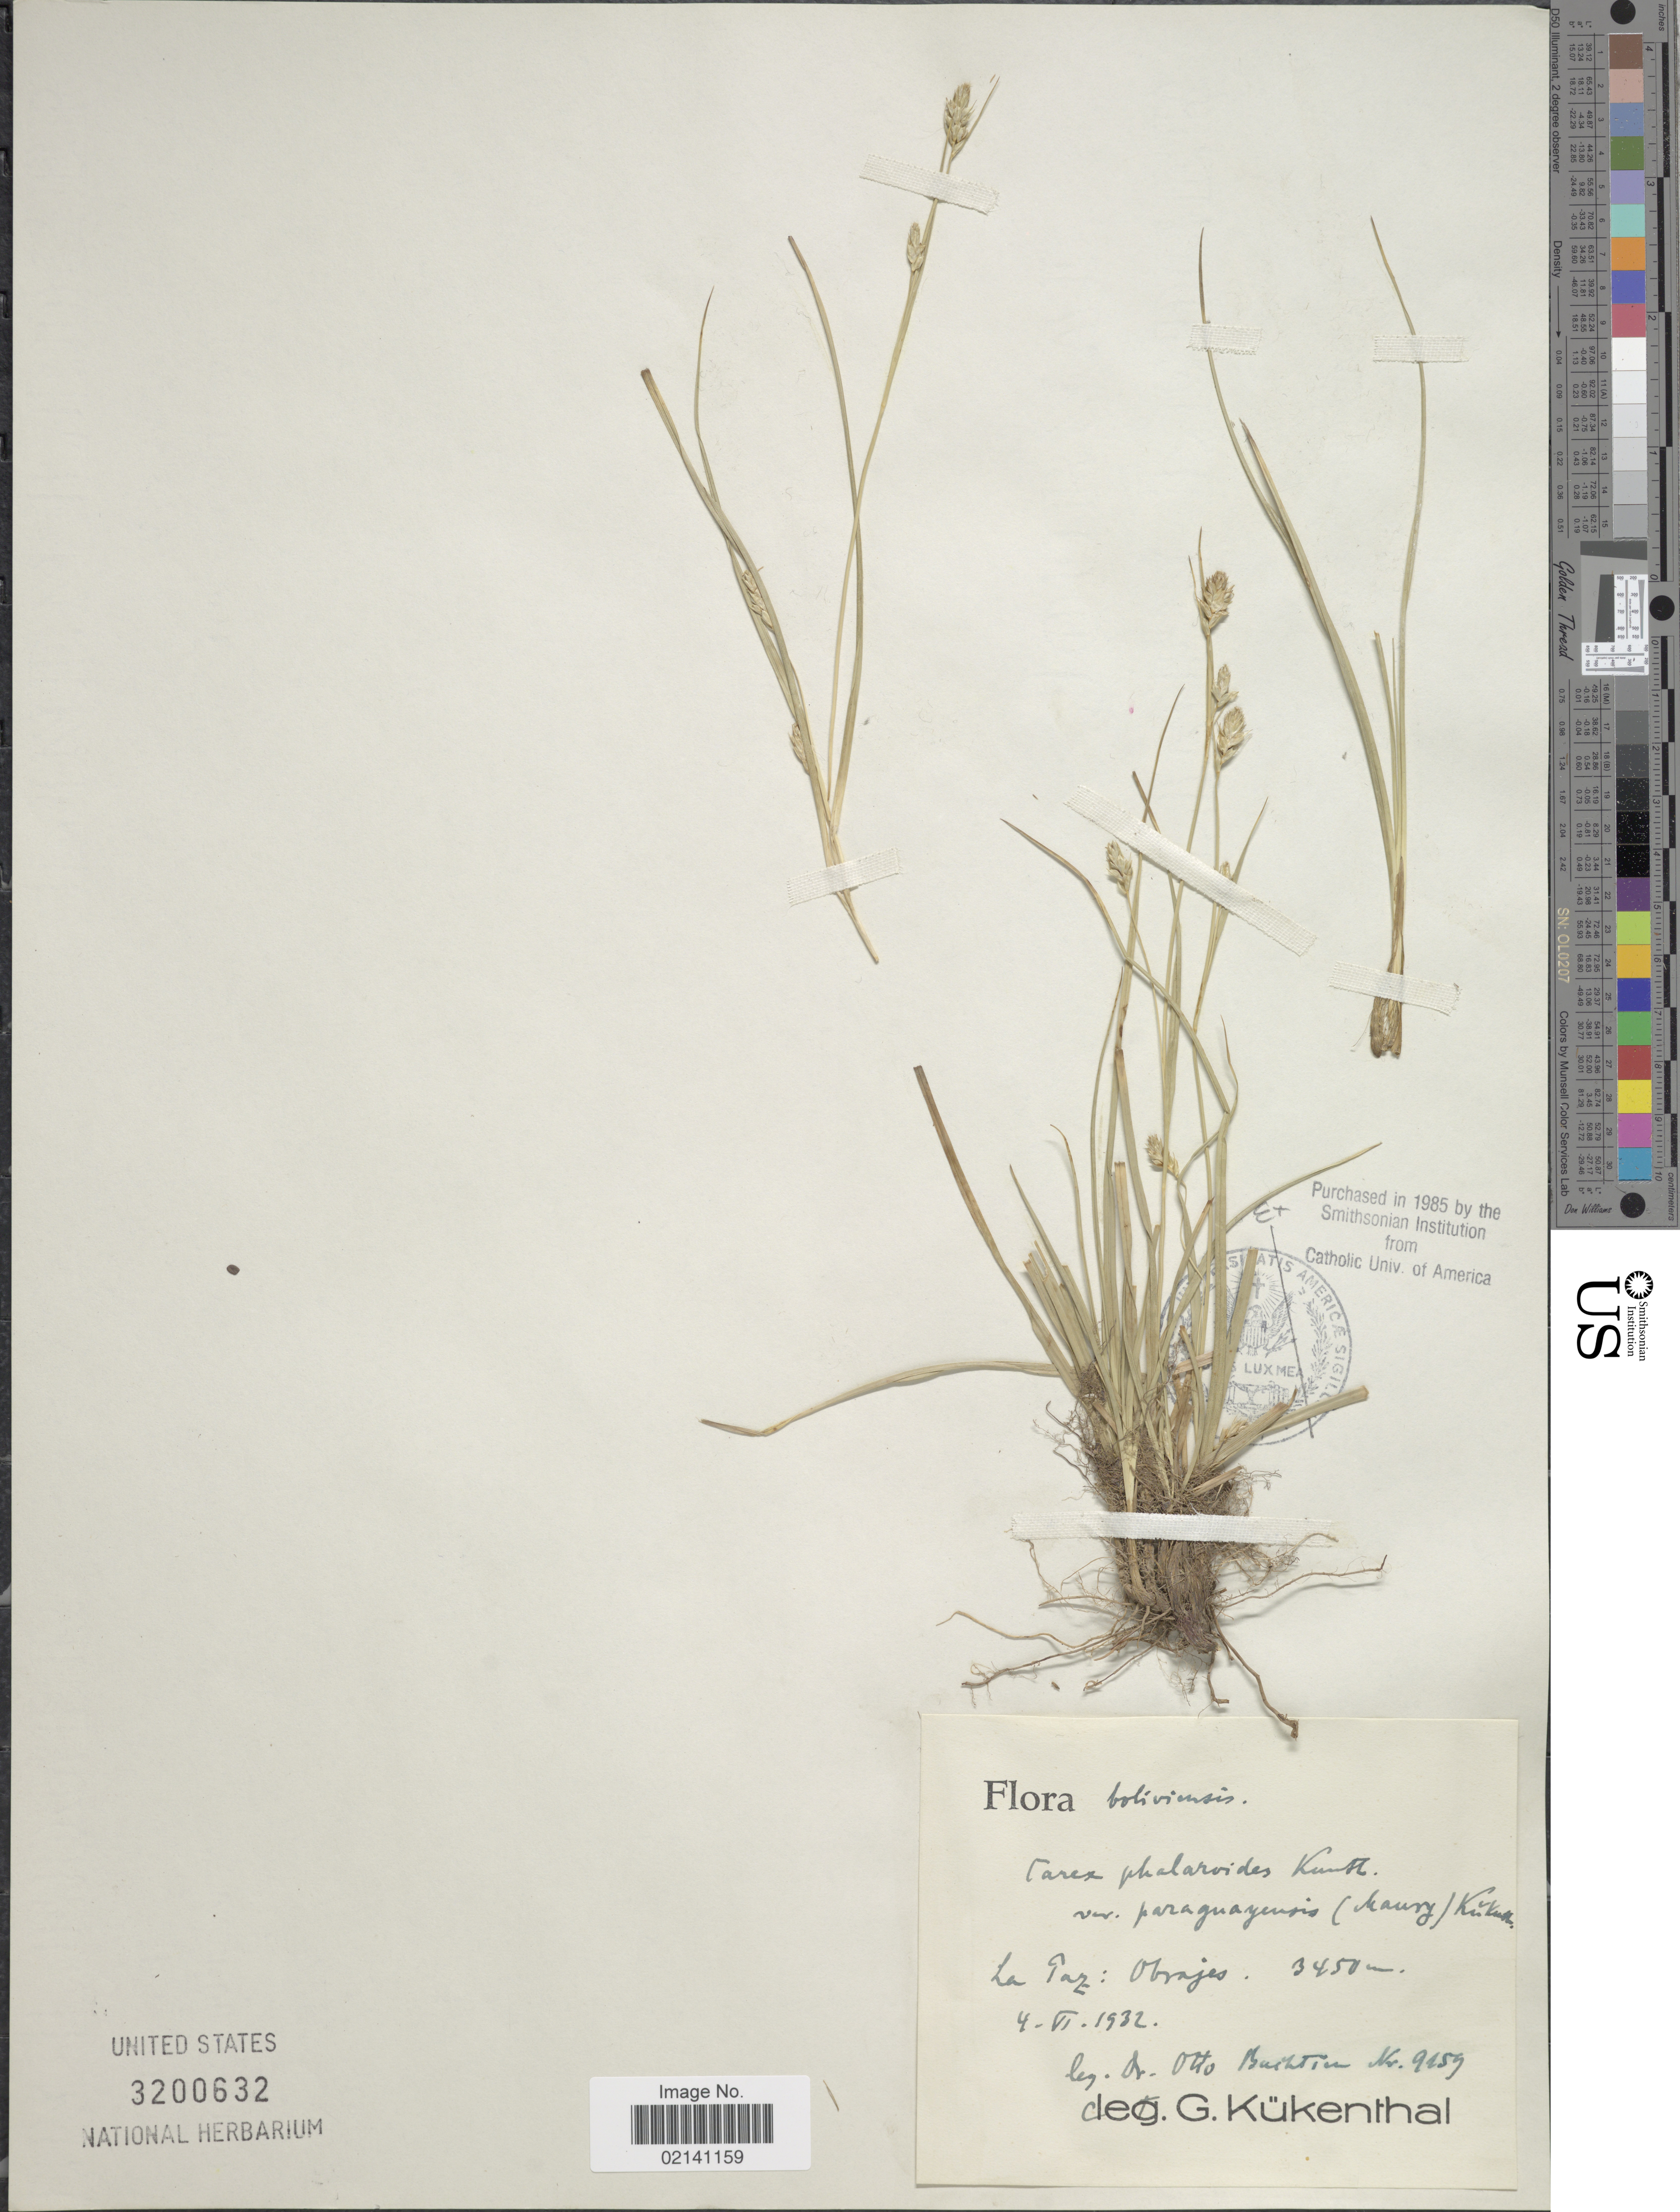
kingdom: Plantae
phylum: Tracheophyta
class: Liliopsida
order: Poales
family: Cyperaceae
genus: Carex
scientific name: Carex moesta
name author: Kunth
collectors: O. Buchtien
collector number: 9159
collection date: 1932-06-04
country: Bolivia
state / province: La Paz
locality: La Paz: Obrajes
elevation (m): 3450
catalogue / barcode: US 3200632